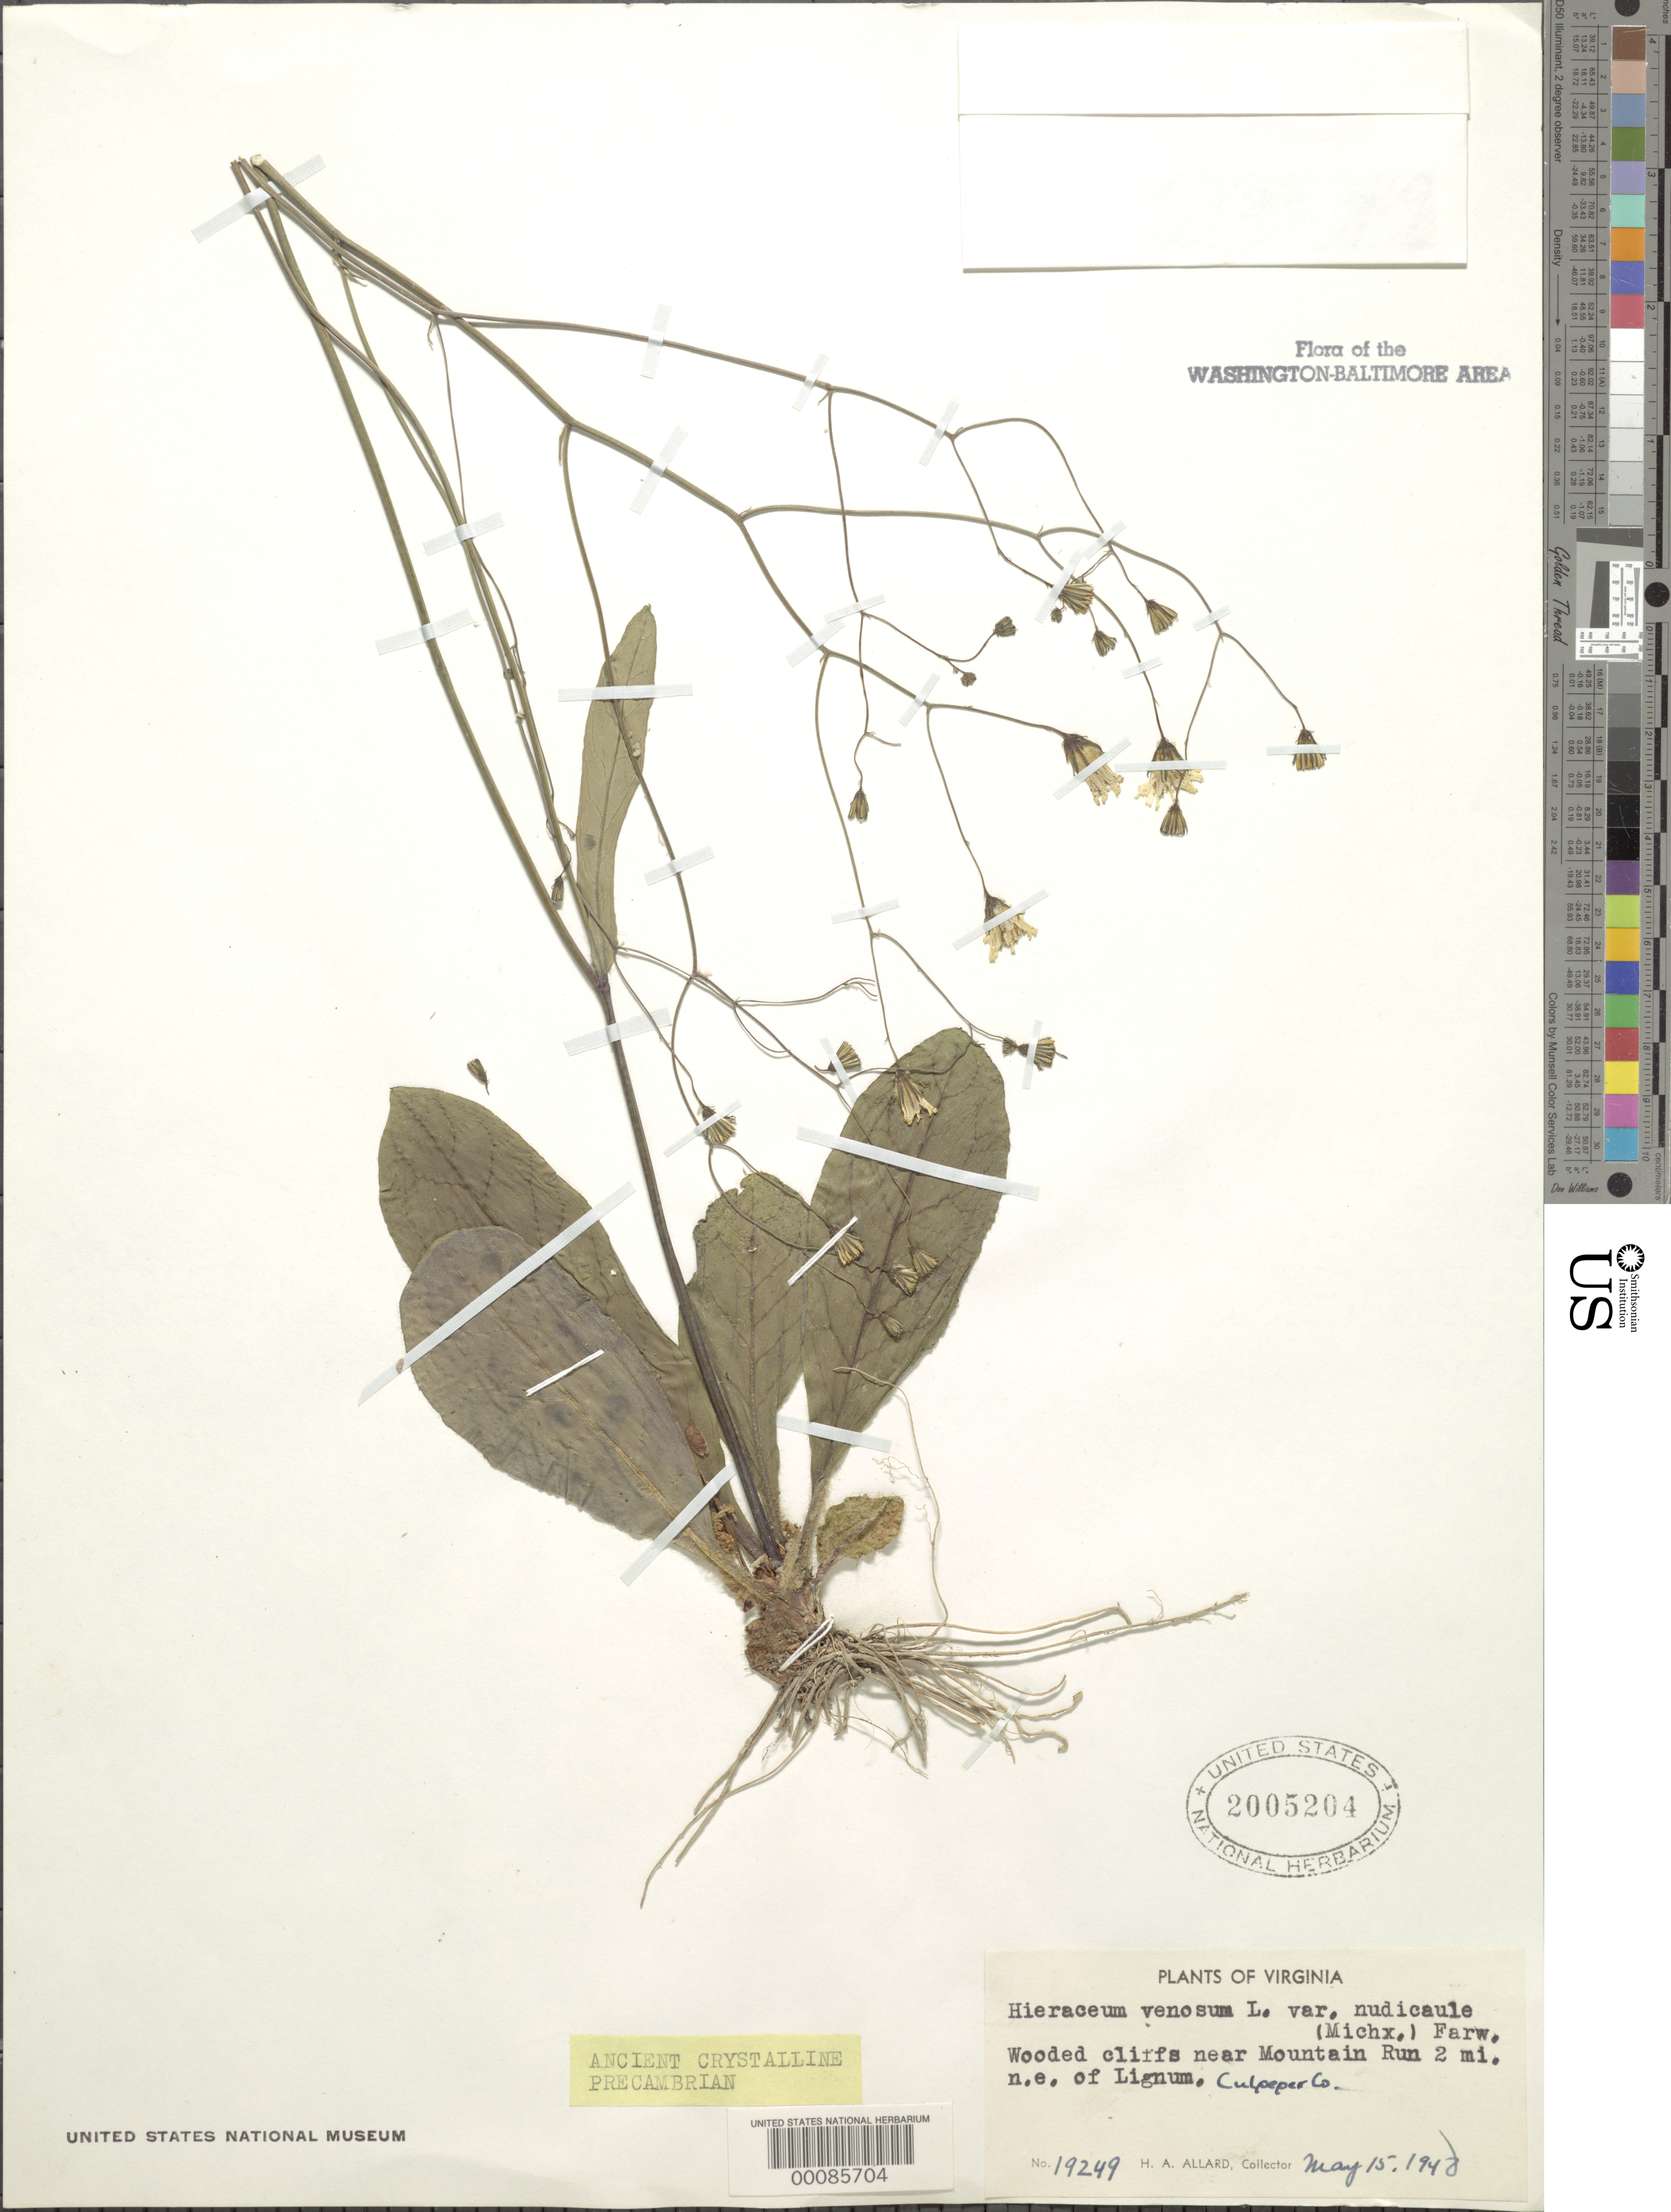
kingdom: Plantae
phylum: Tracheophyta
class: Magnoliopsida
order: Asterales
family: Asteraceae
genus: Hieracium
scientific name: Hieracium venosum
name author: L.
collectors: H. A. Allard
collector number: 19249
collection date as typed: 15 May 1940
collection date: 1940-05-15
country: United States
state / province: Virginia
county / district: Culpeper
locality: Near Mountain Run NE of Lignum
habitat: Wooded cliffs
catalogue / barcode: US 2005204